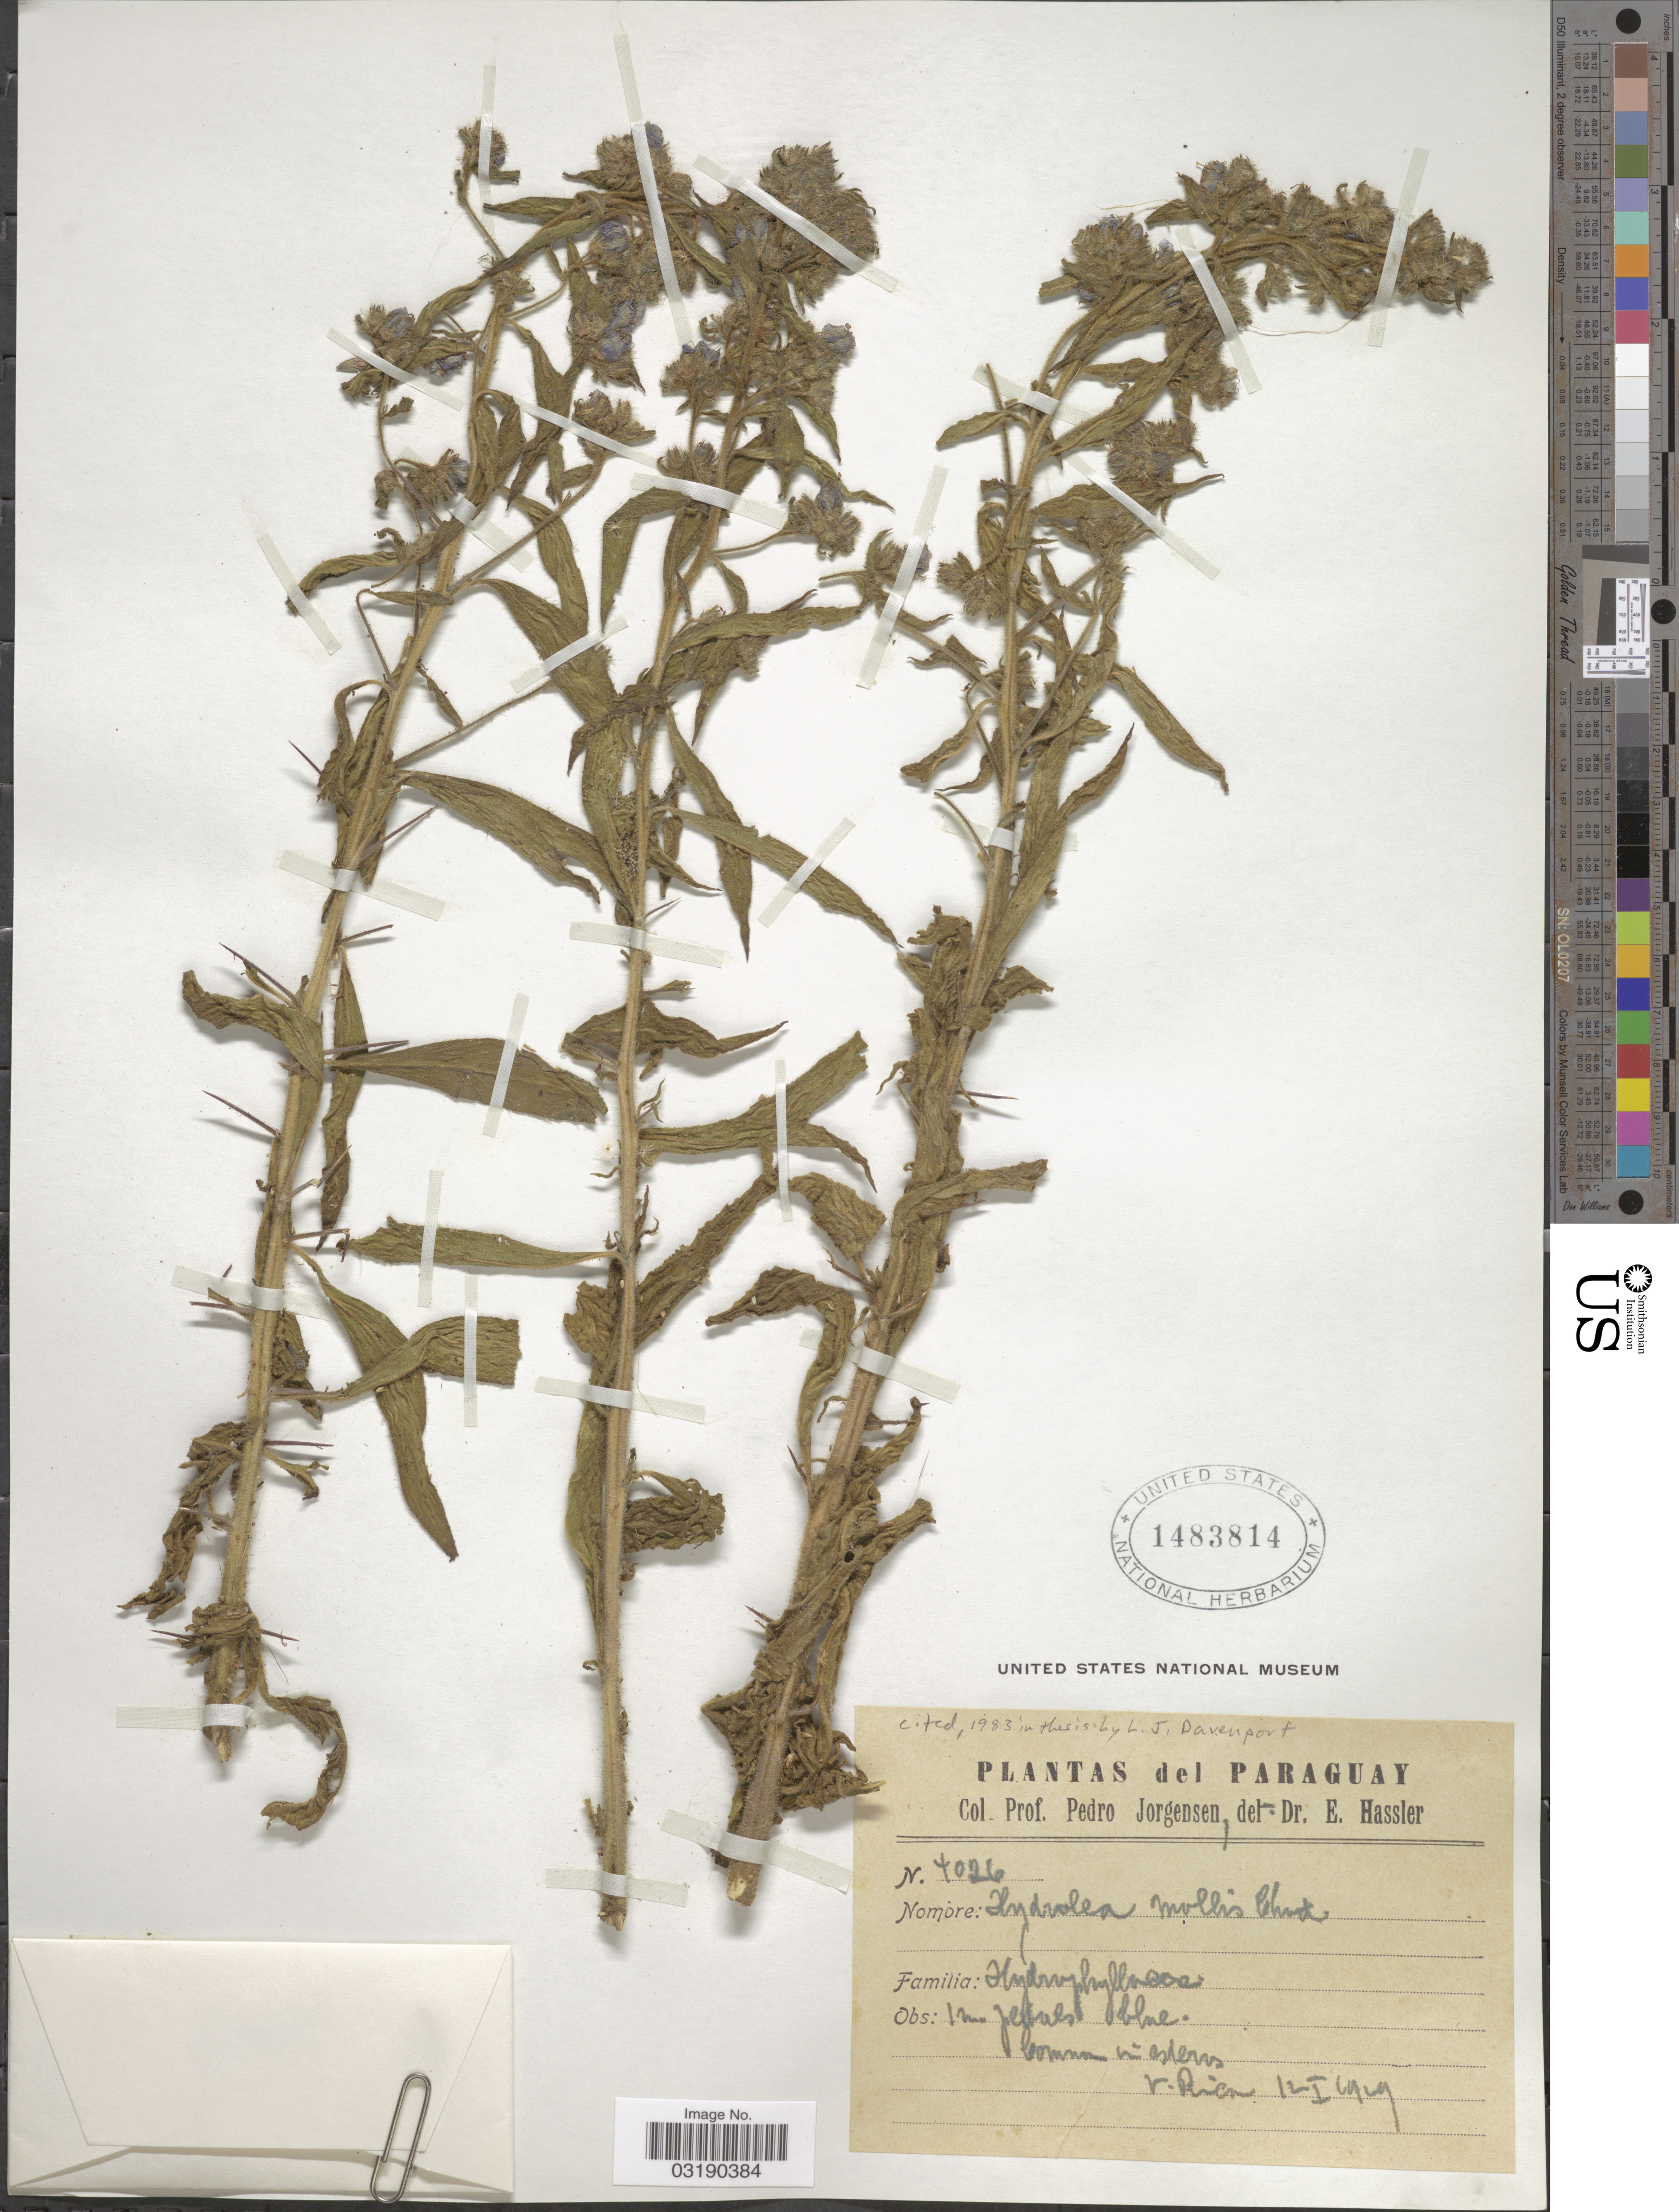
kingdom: Plantae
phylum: Tracheophyta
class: Magnoliopsida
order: Solanales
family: Hydroleaceae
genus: Hydrolea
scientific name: Hydrolea spinosa var. spinosa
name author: L.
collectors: P. Jörgensen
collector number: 4026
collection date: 1919-01-12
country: Paraguay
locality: Common in esteras v. Rica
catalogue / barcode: US 1483814